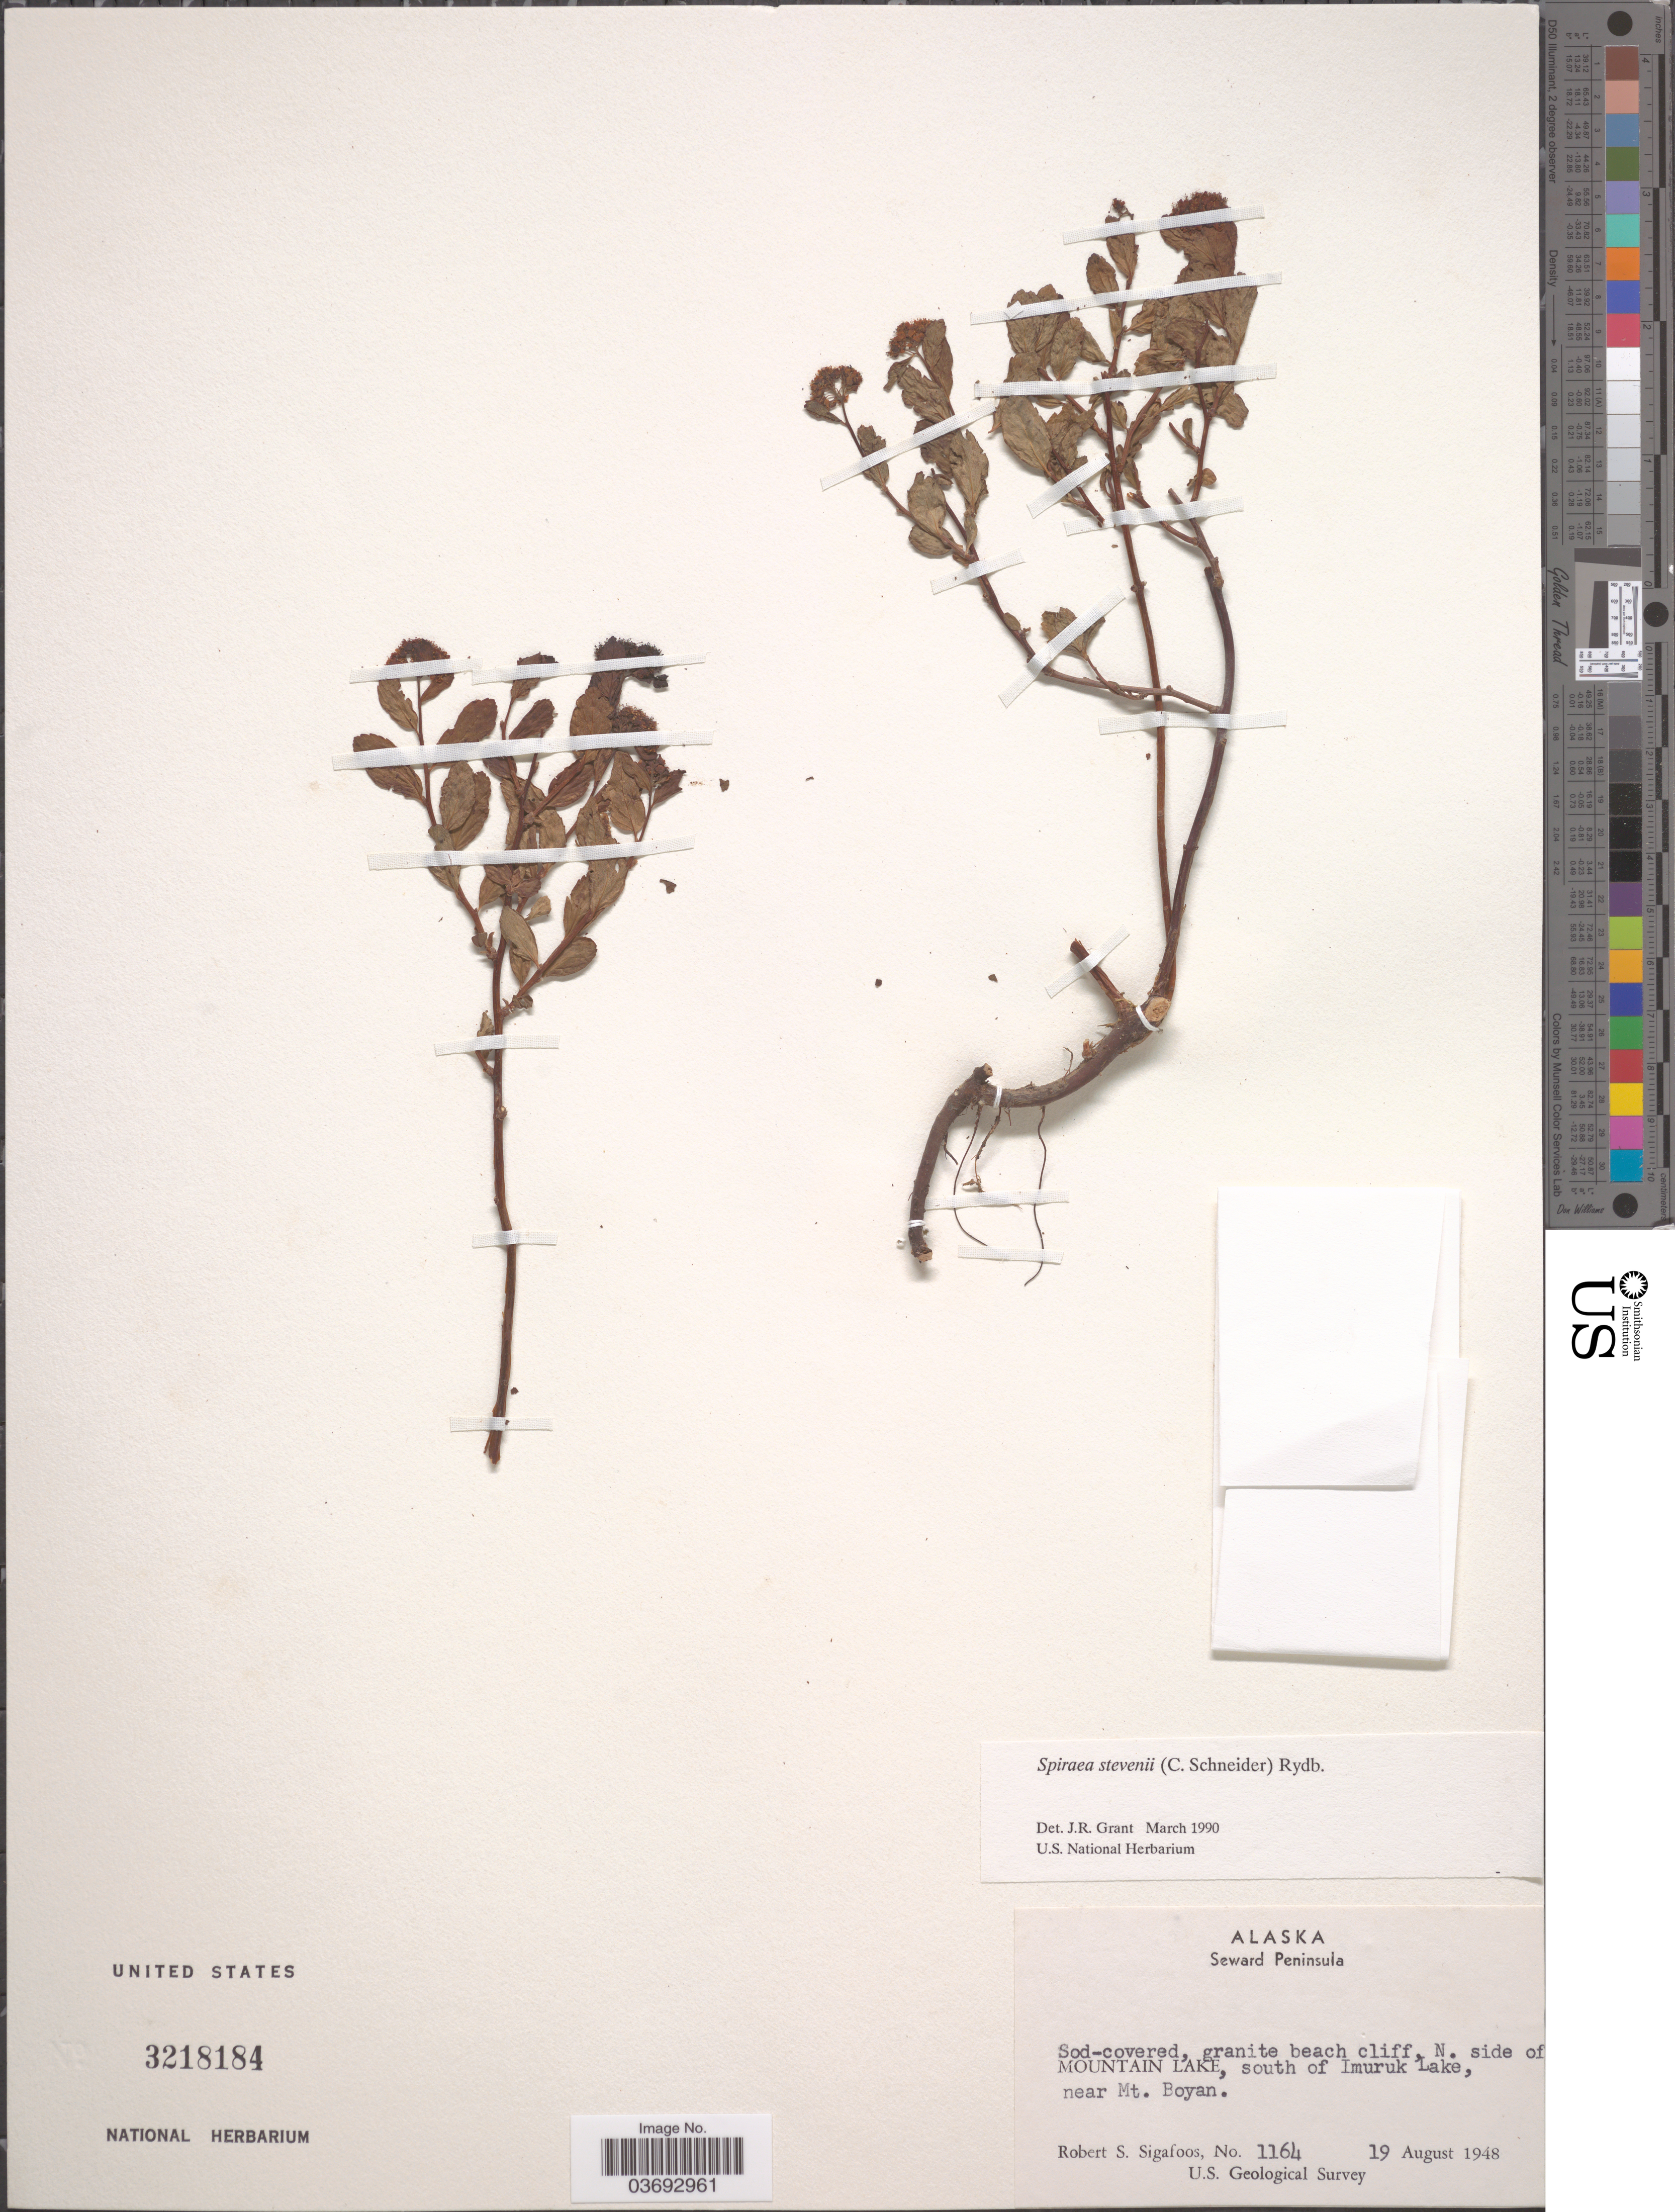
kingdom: Plantae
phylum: Tracheophyta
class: Magnoliopsida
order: Rosales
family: Rosaceae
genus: Spiraea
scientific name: Spiraea stevenii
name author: (C.K. Schneid.) Rydb.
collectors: R. Sigafoos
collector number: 1164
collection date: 1948-08-19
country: United States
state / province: Alaska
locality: Seward Peninsula. Sod-covered, granite beach cliff, N. side of Mountain Lake, south of Imuruk Lake, near Mt. Boyan.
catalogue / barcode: US 3218184